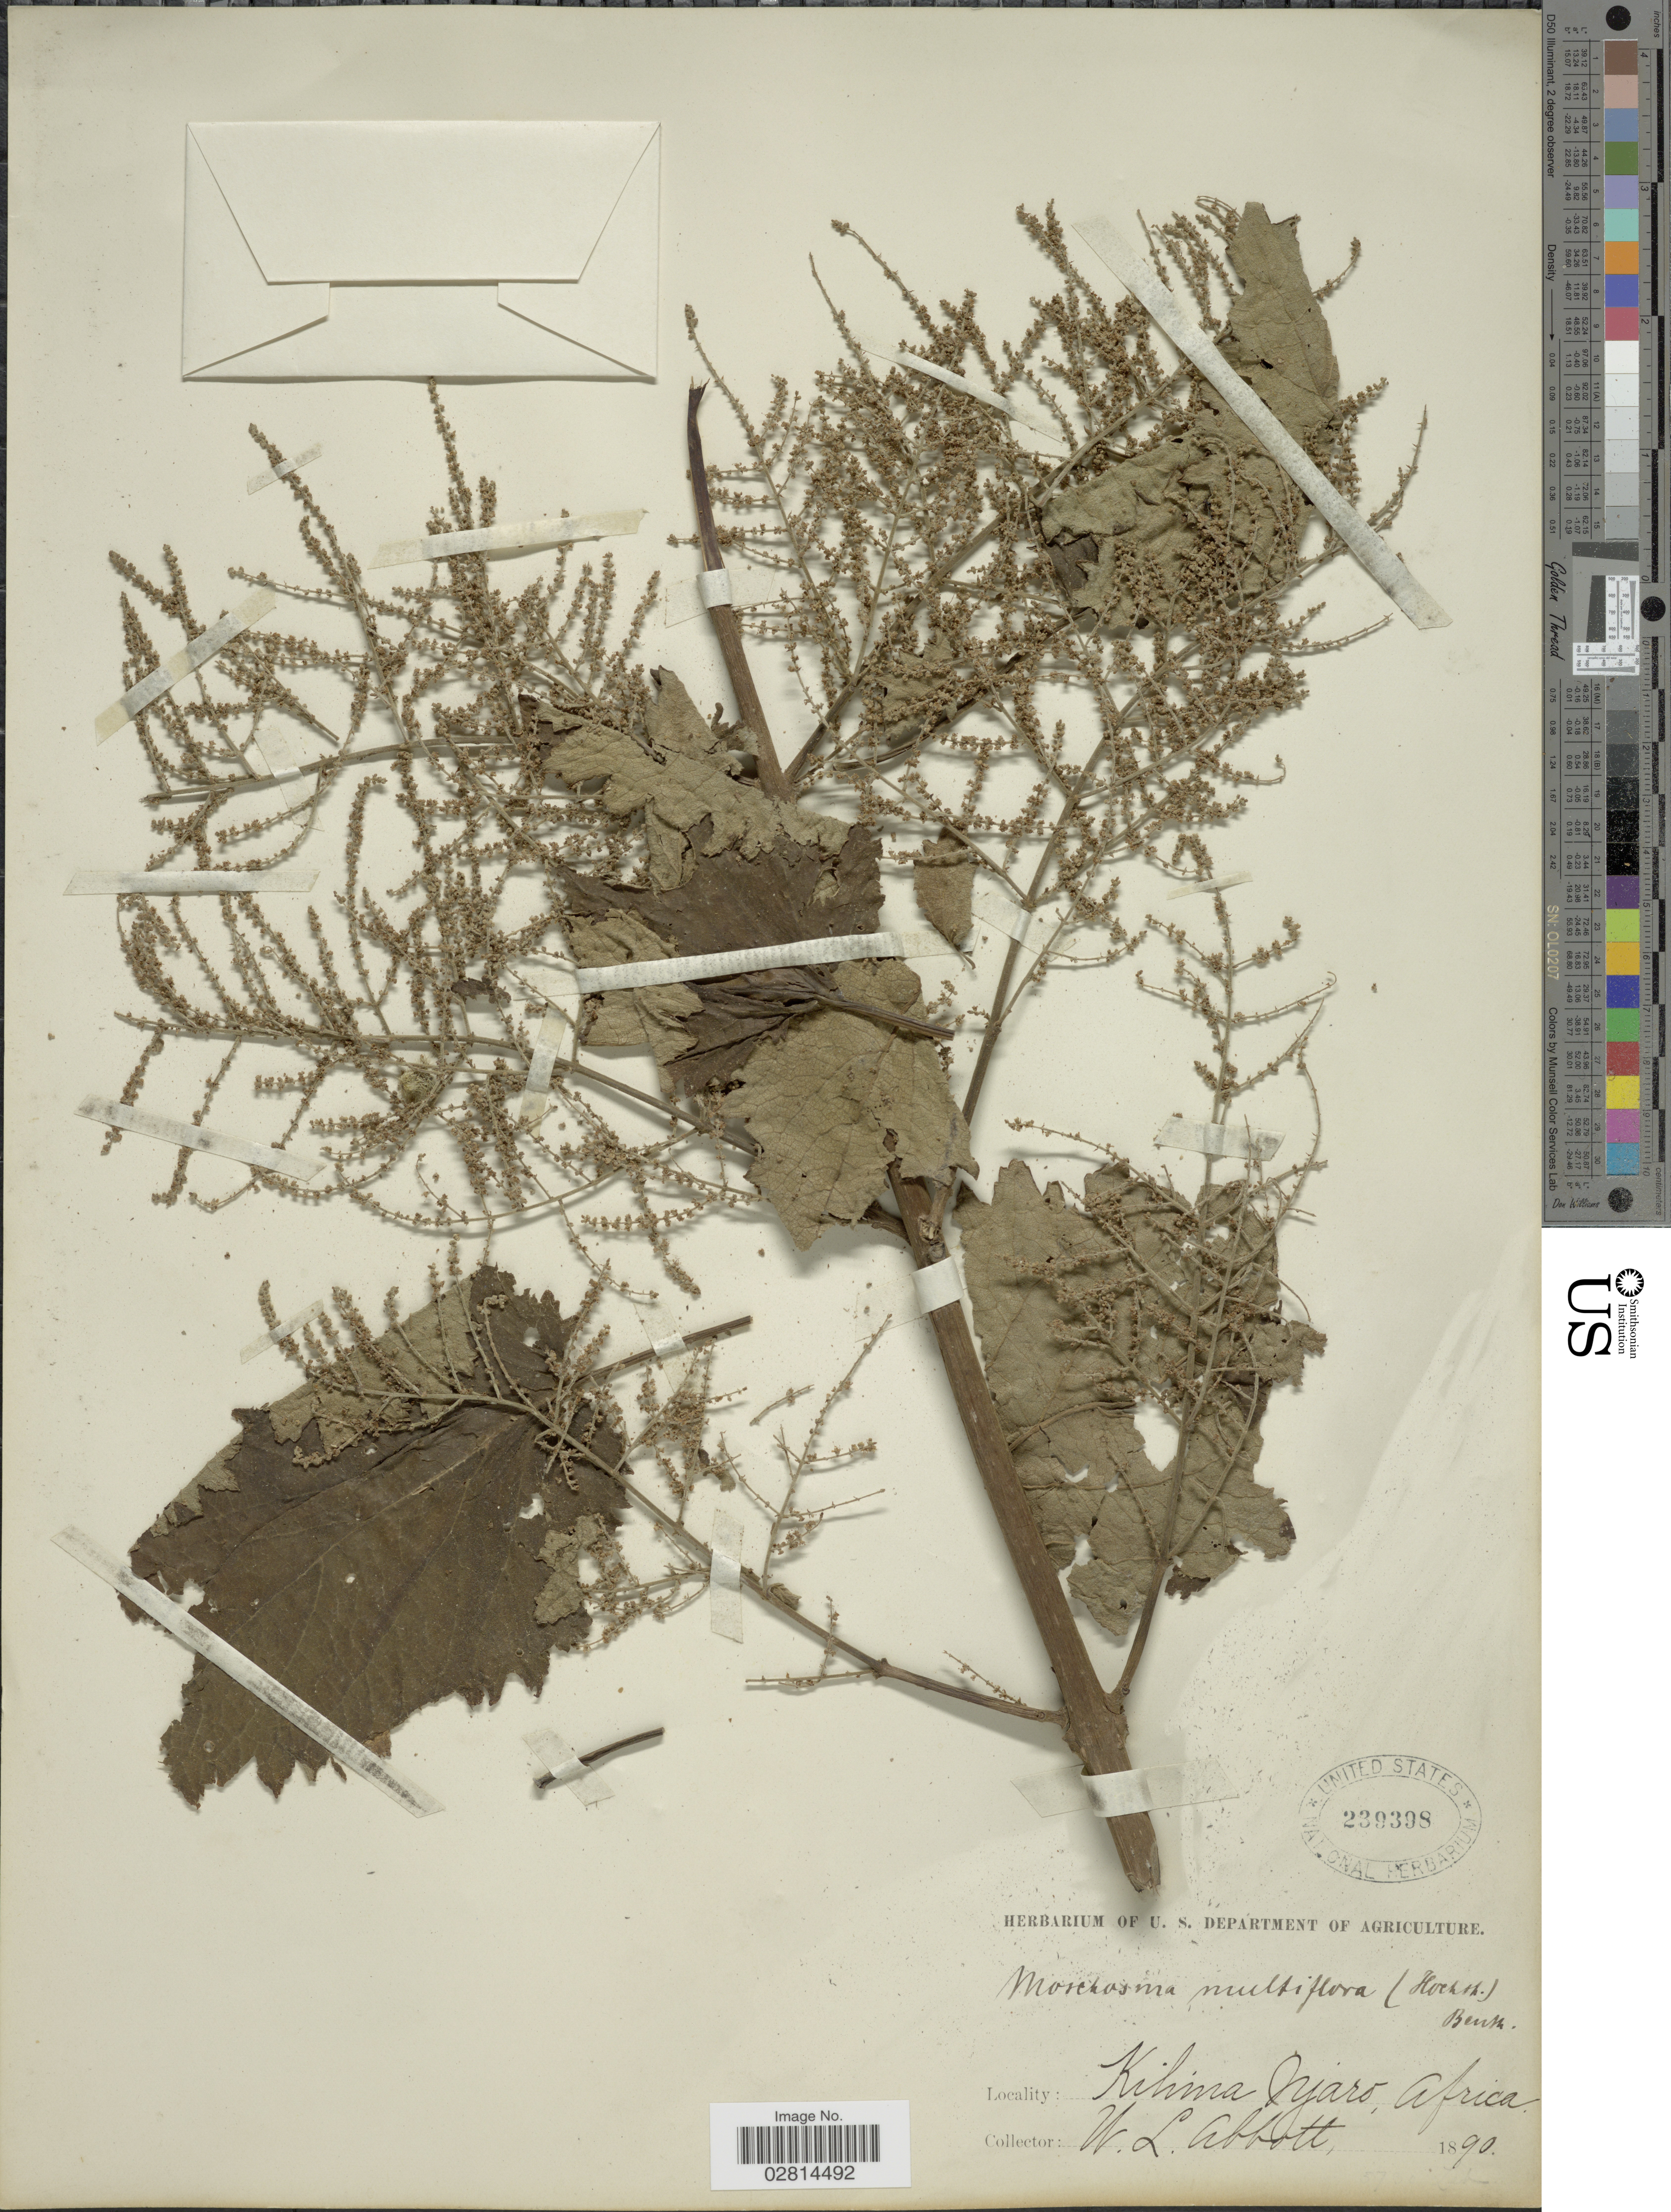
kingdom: Plantae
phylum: Tracheophyta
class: Magnoliopsida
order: Lamiales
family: Lamiaceae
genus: Tetradenia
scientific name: Tetradenia multiflora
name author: (Benth.) Phillipson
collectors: W. L. Abbott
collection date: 1890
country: Tanzania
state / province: Kilimanjaro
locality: Kilima Njaro.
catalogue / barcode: US 239398